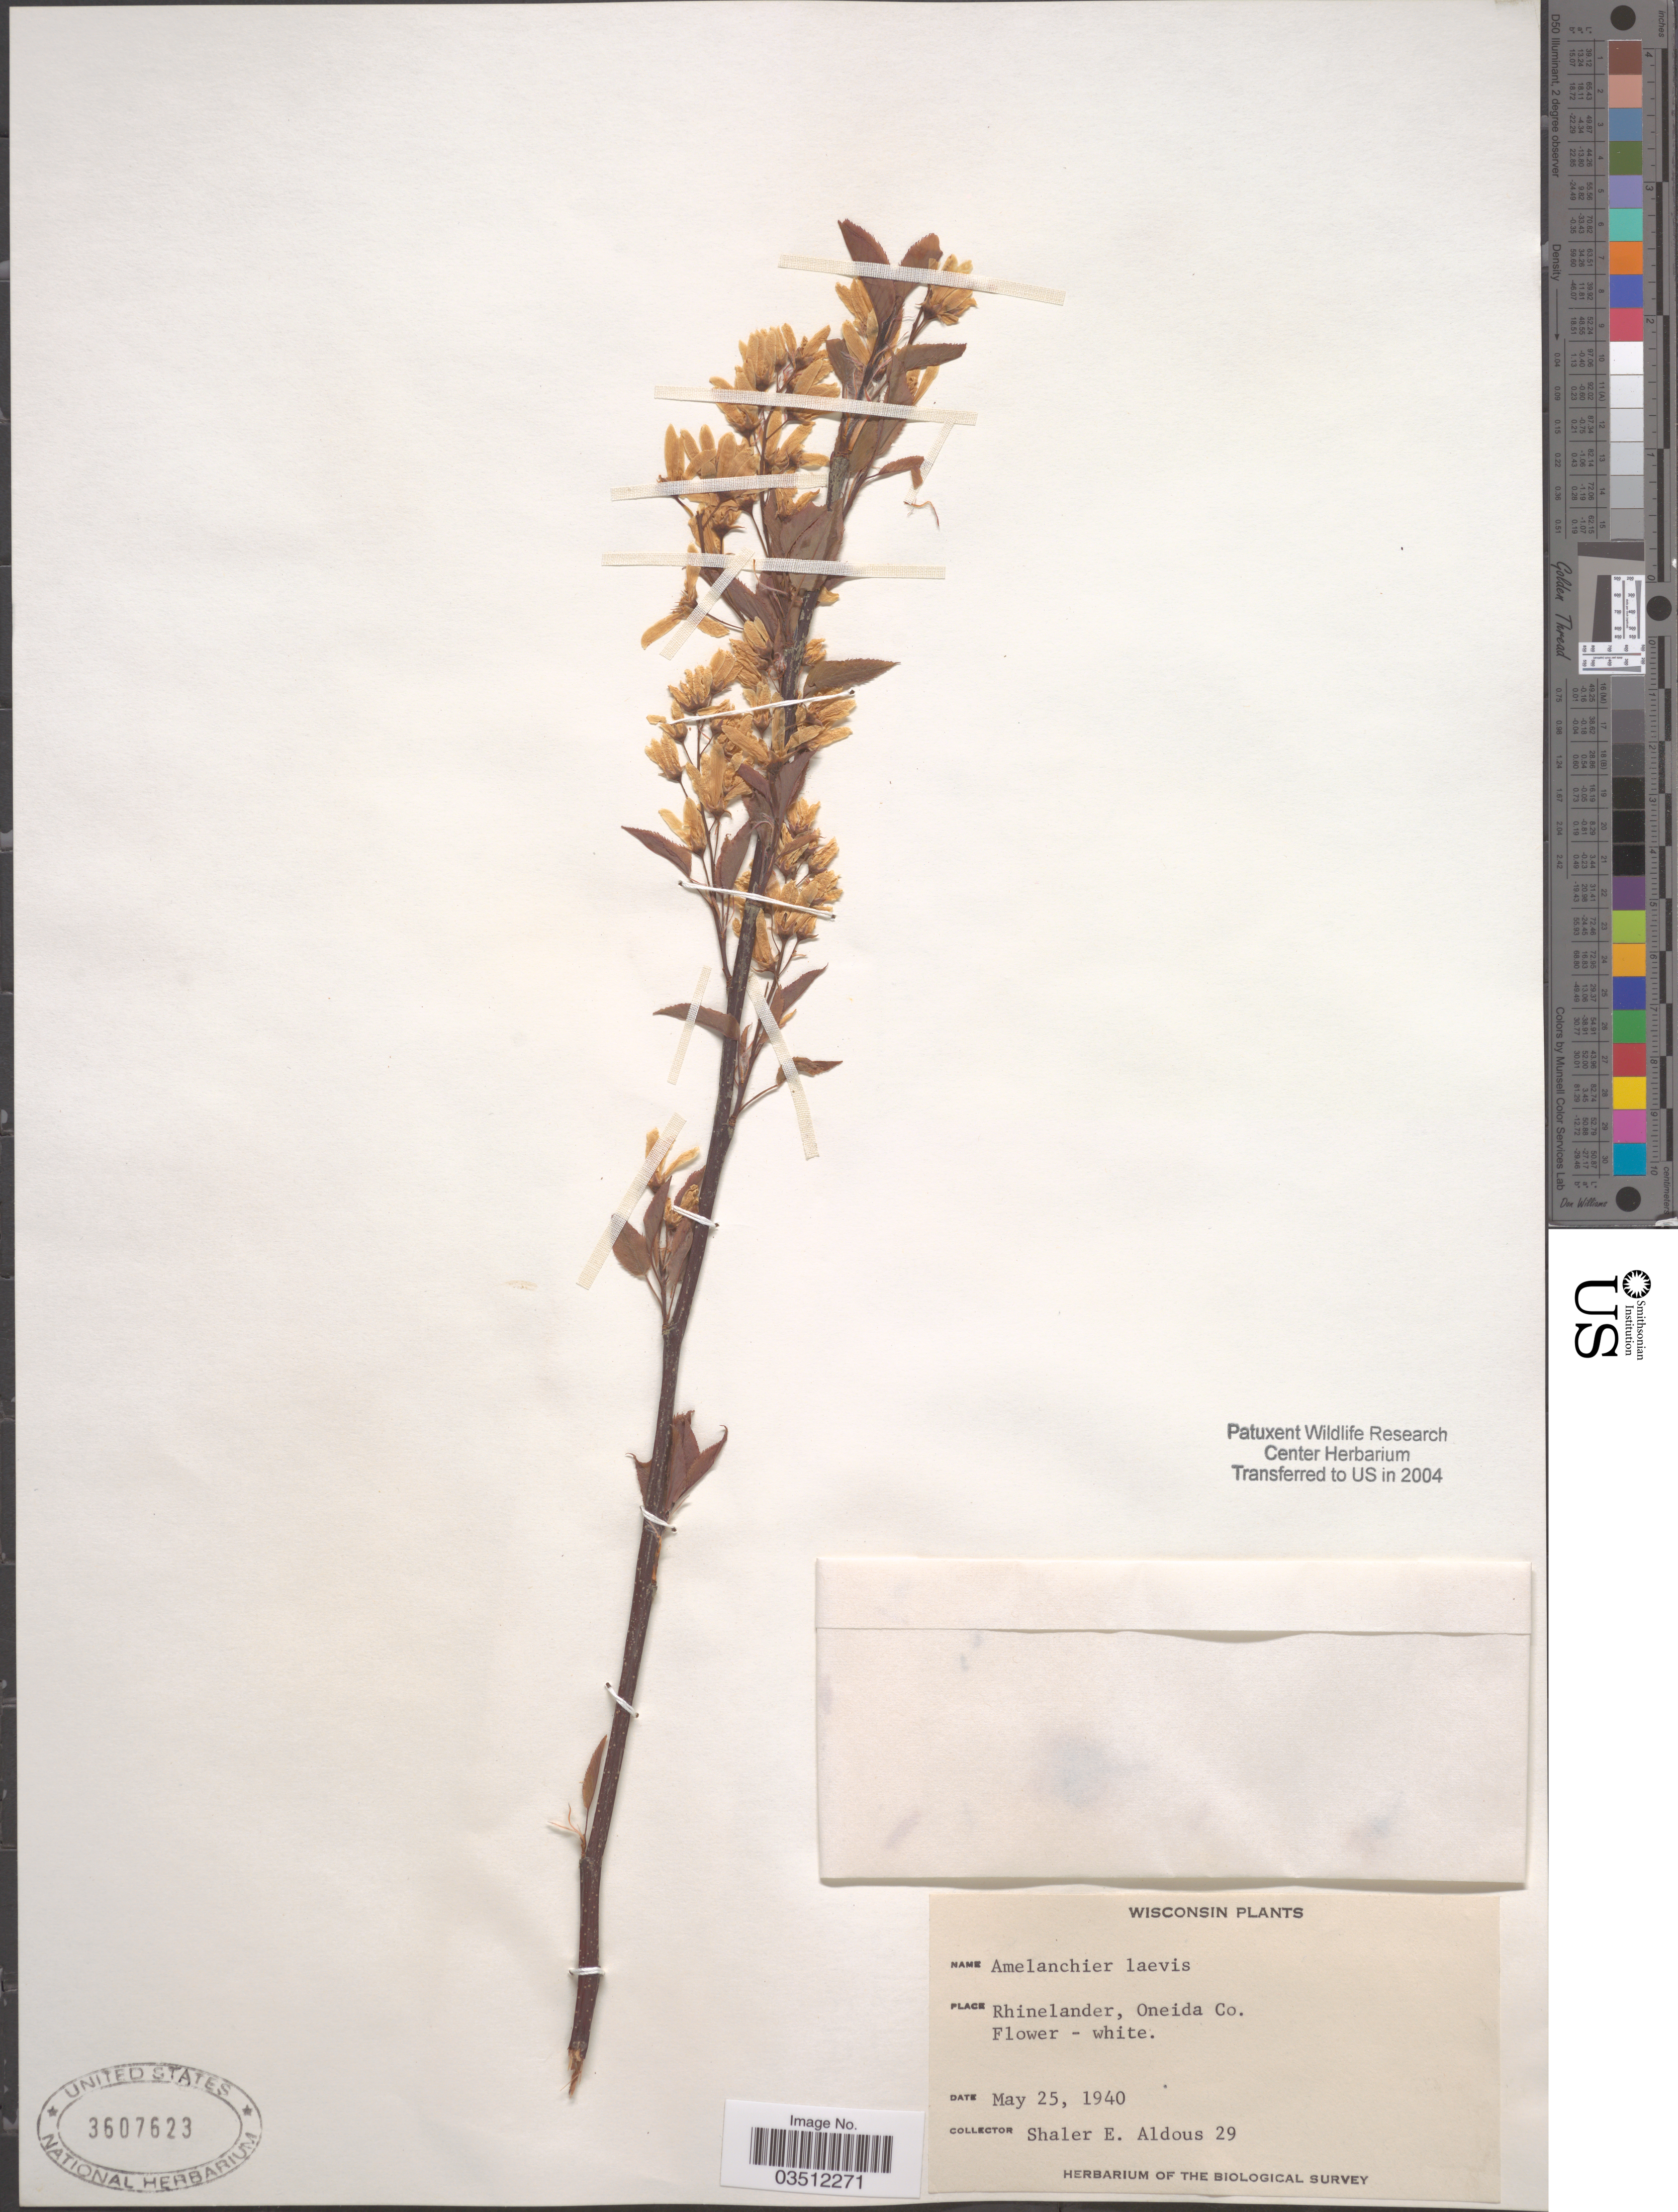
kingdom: Plantae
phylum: Tracheophyta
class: Magnoliopsida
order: Rosales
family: Rosaceae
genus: Amelanchier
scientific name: Amelanchier laevis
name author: Wiegand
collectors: S. Aldous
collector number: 29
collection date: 1940-05-25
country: United States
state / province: Wisconsin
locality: Rhinelander, Oneida Co.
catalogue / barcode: US 3607623